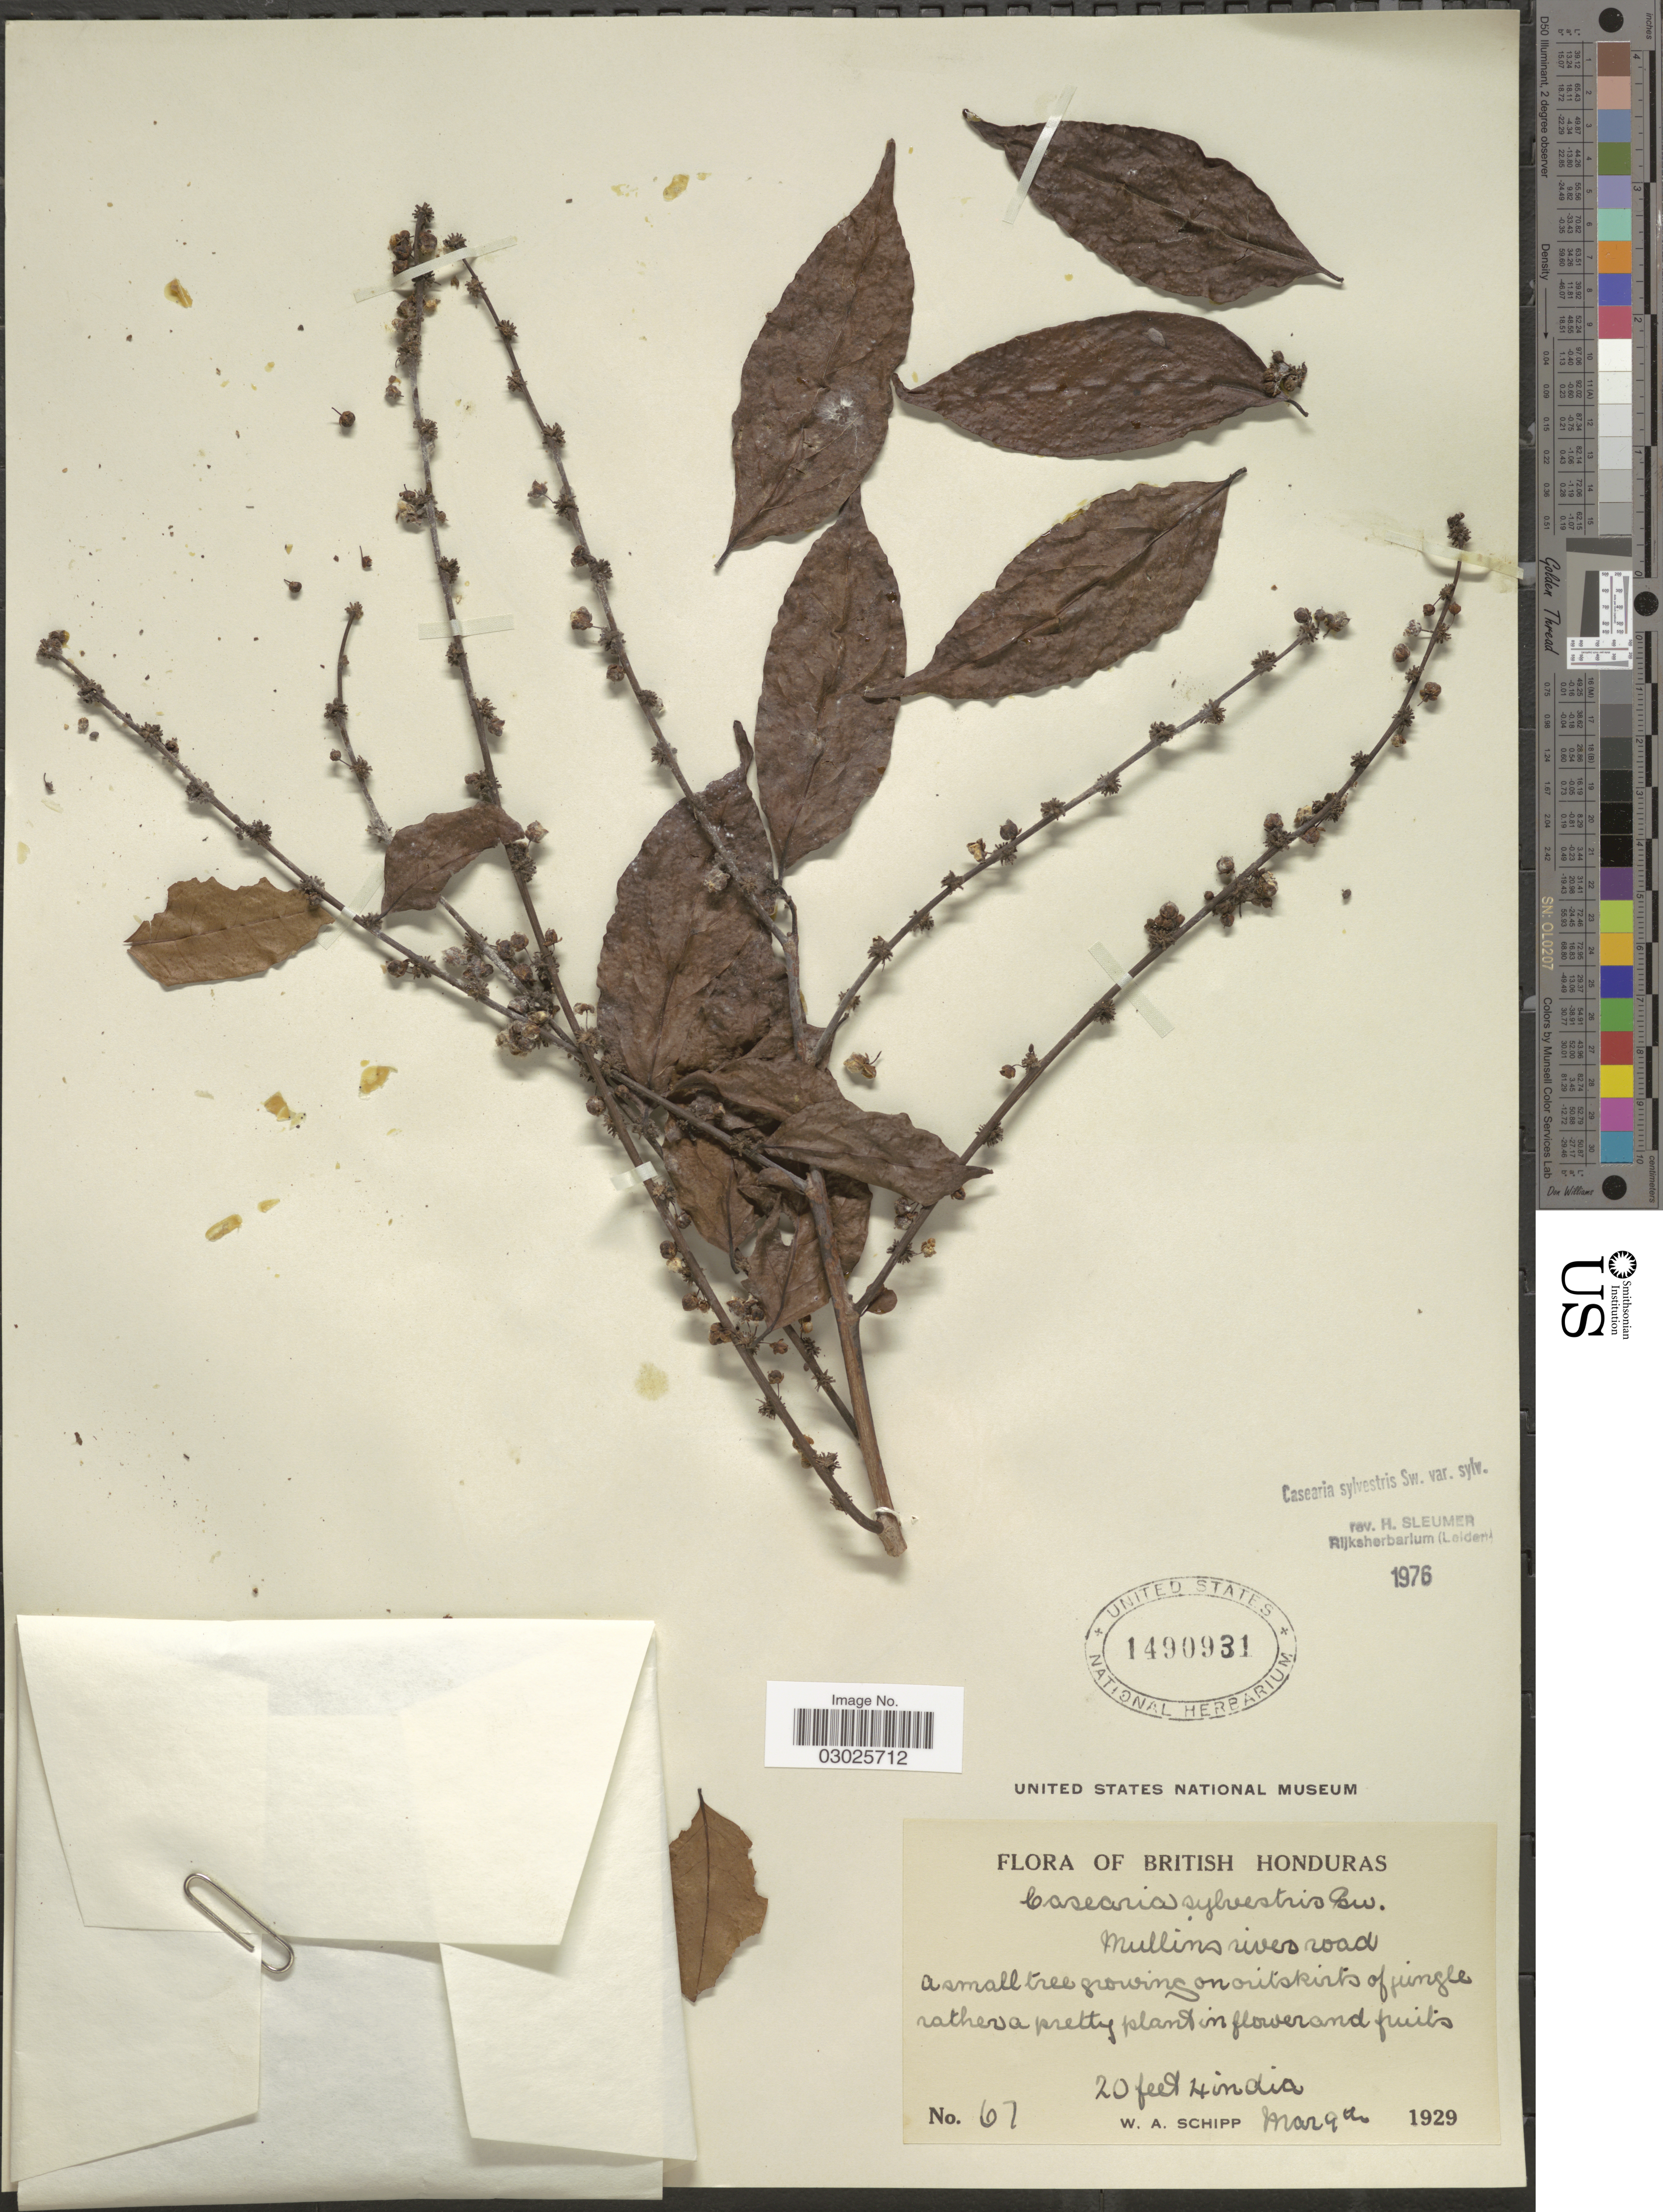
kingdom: Plantae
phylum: Tracheophyta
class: Magnoliopsida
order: Malpighiales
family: Salicaceae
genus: Casearia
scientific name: Casearia sylvestris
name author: Sw.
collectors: W. Schipp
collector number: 67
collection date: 1929-03-09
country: Belize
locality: British Honduras. Mullins rivers road.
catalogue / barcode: US 1490931